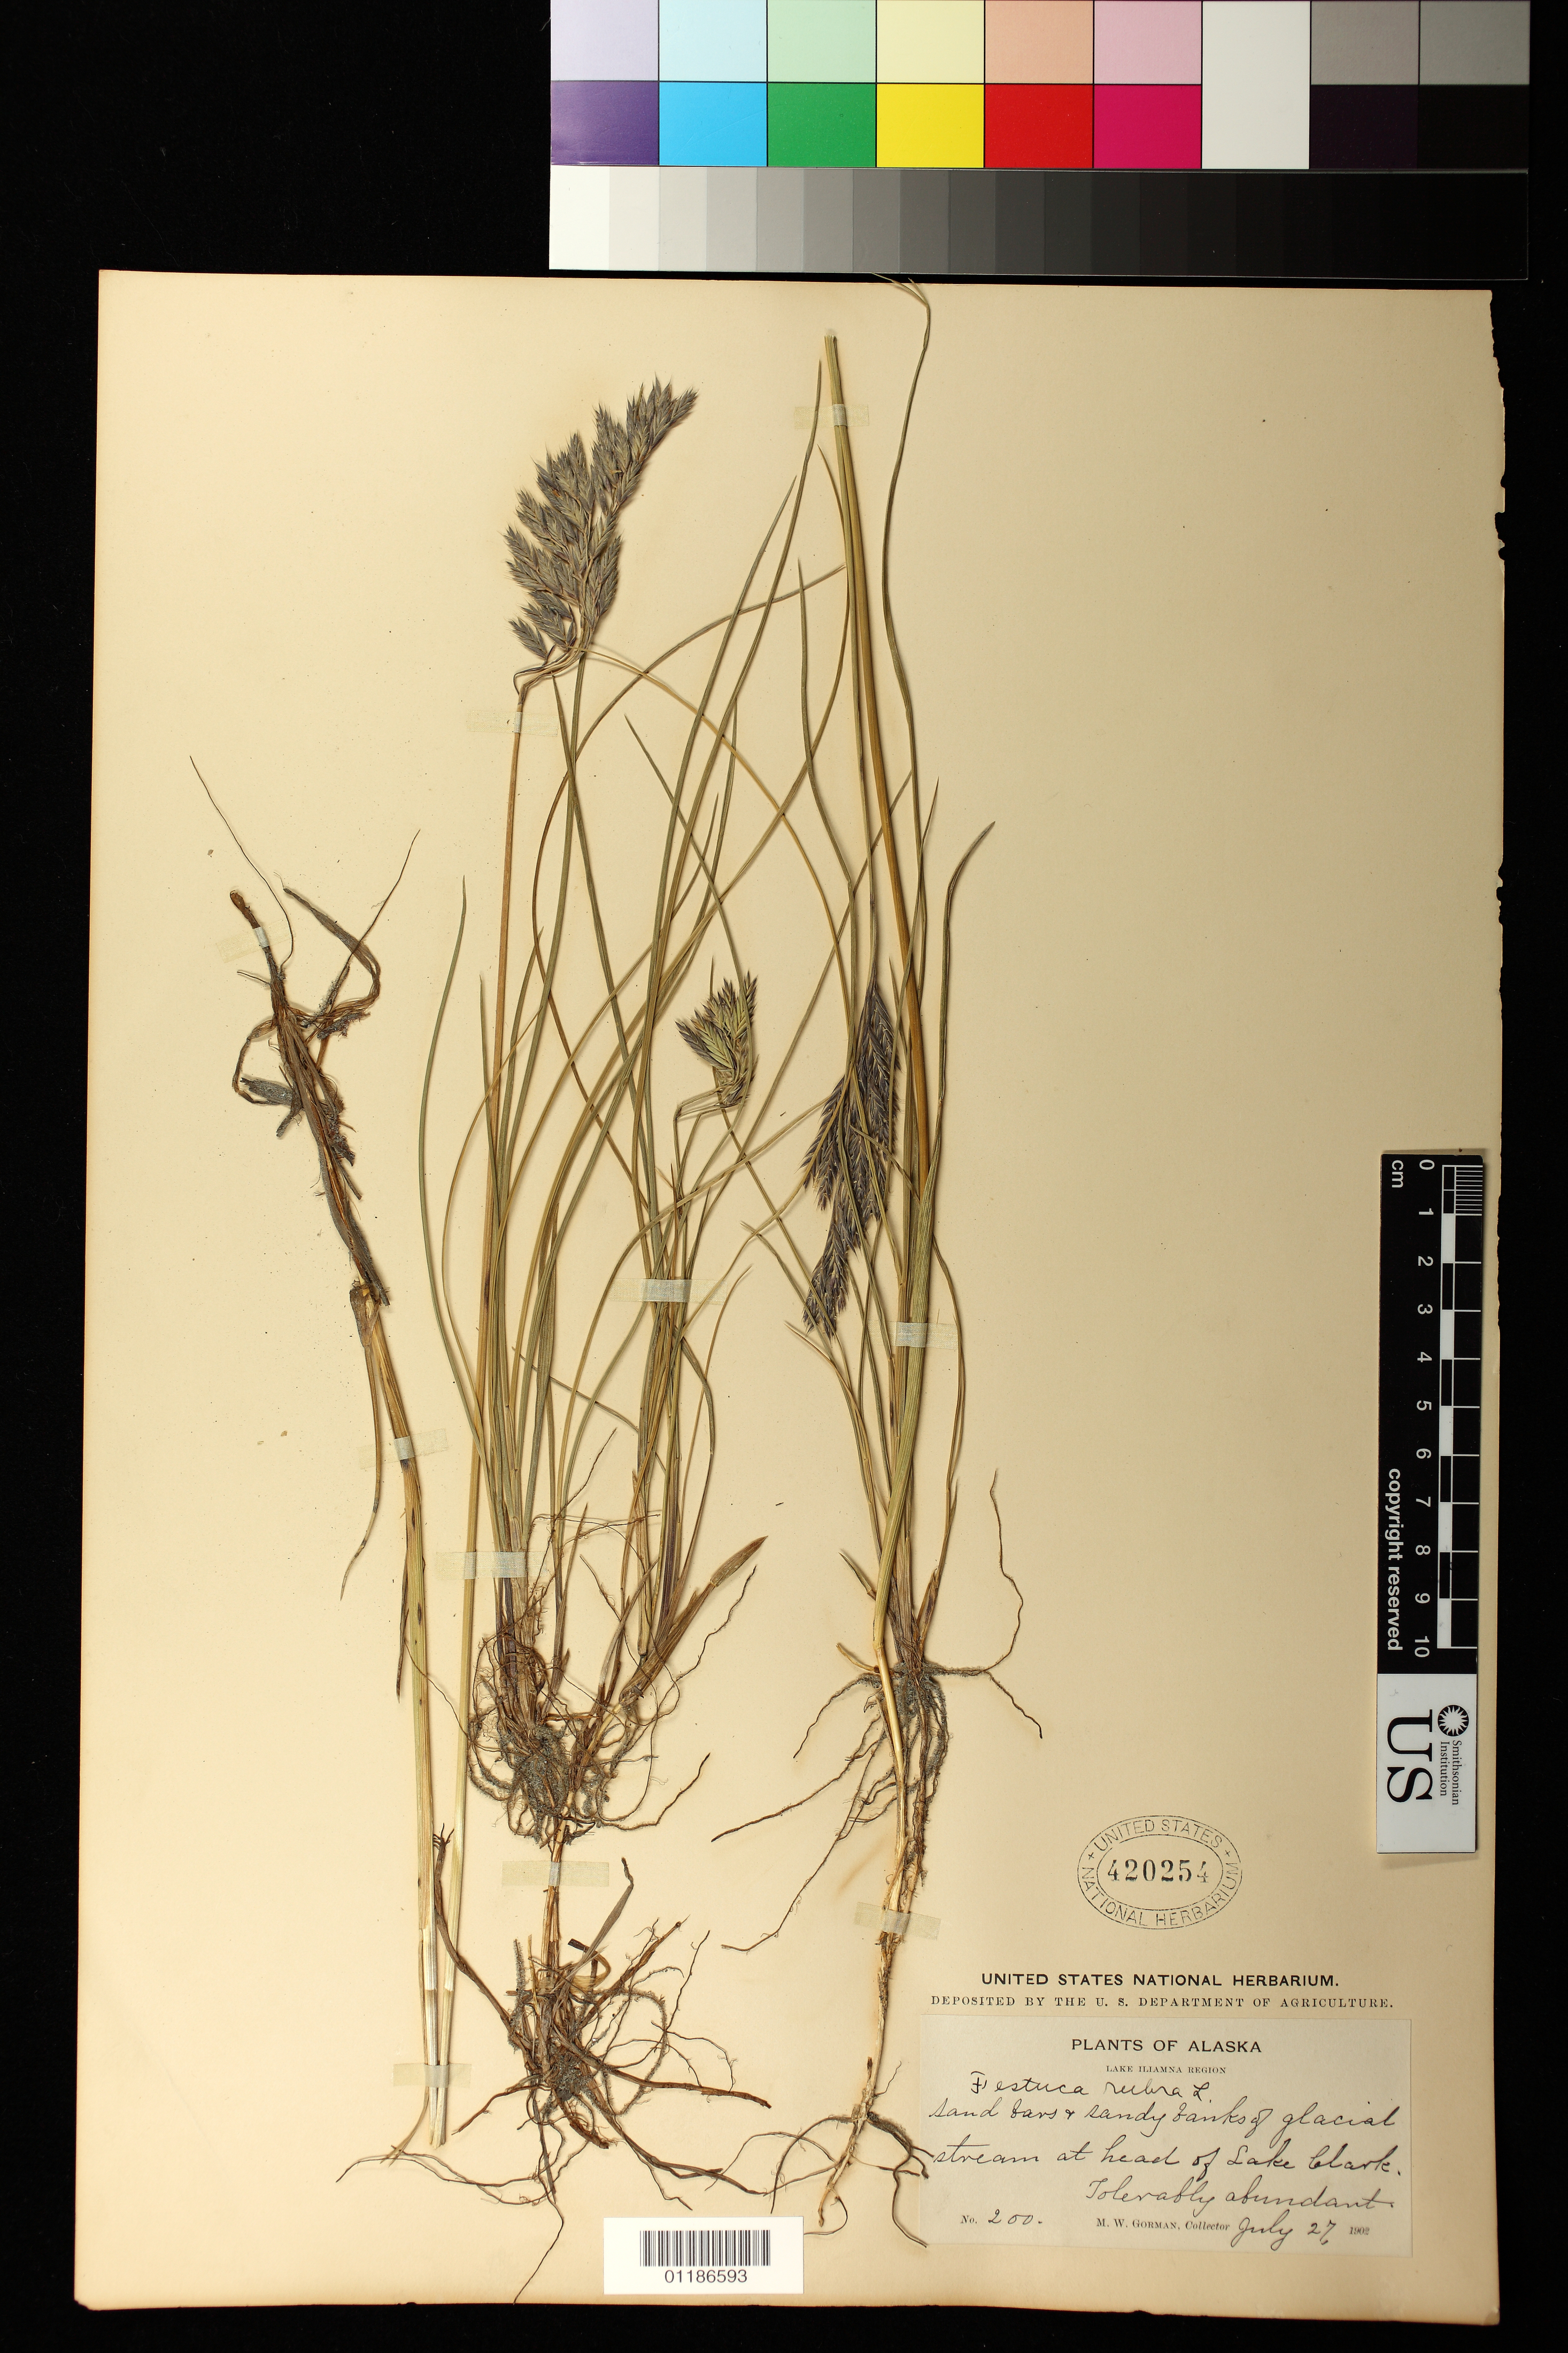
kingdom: Plantae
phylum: Tracheophyta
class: Liliopsida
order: Poales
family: Poaceae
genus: Festuca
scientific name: Festuca rubra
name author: L.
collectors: M. W. Gorman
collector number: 200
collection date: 1902-07-27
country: United States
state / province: Alaska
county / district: Lake and Peninsula Borough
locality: Sand bars and sandy banks of glacial stream at head of Lake Clark.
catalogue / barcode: US 420254